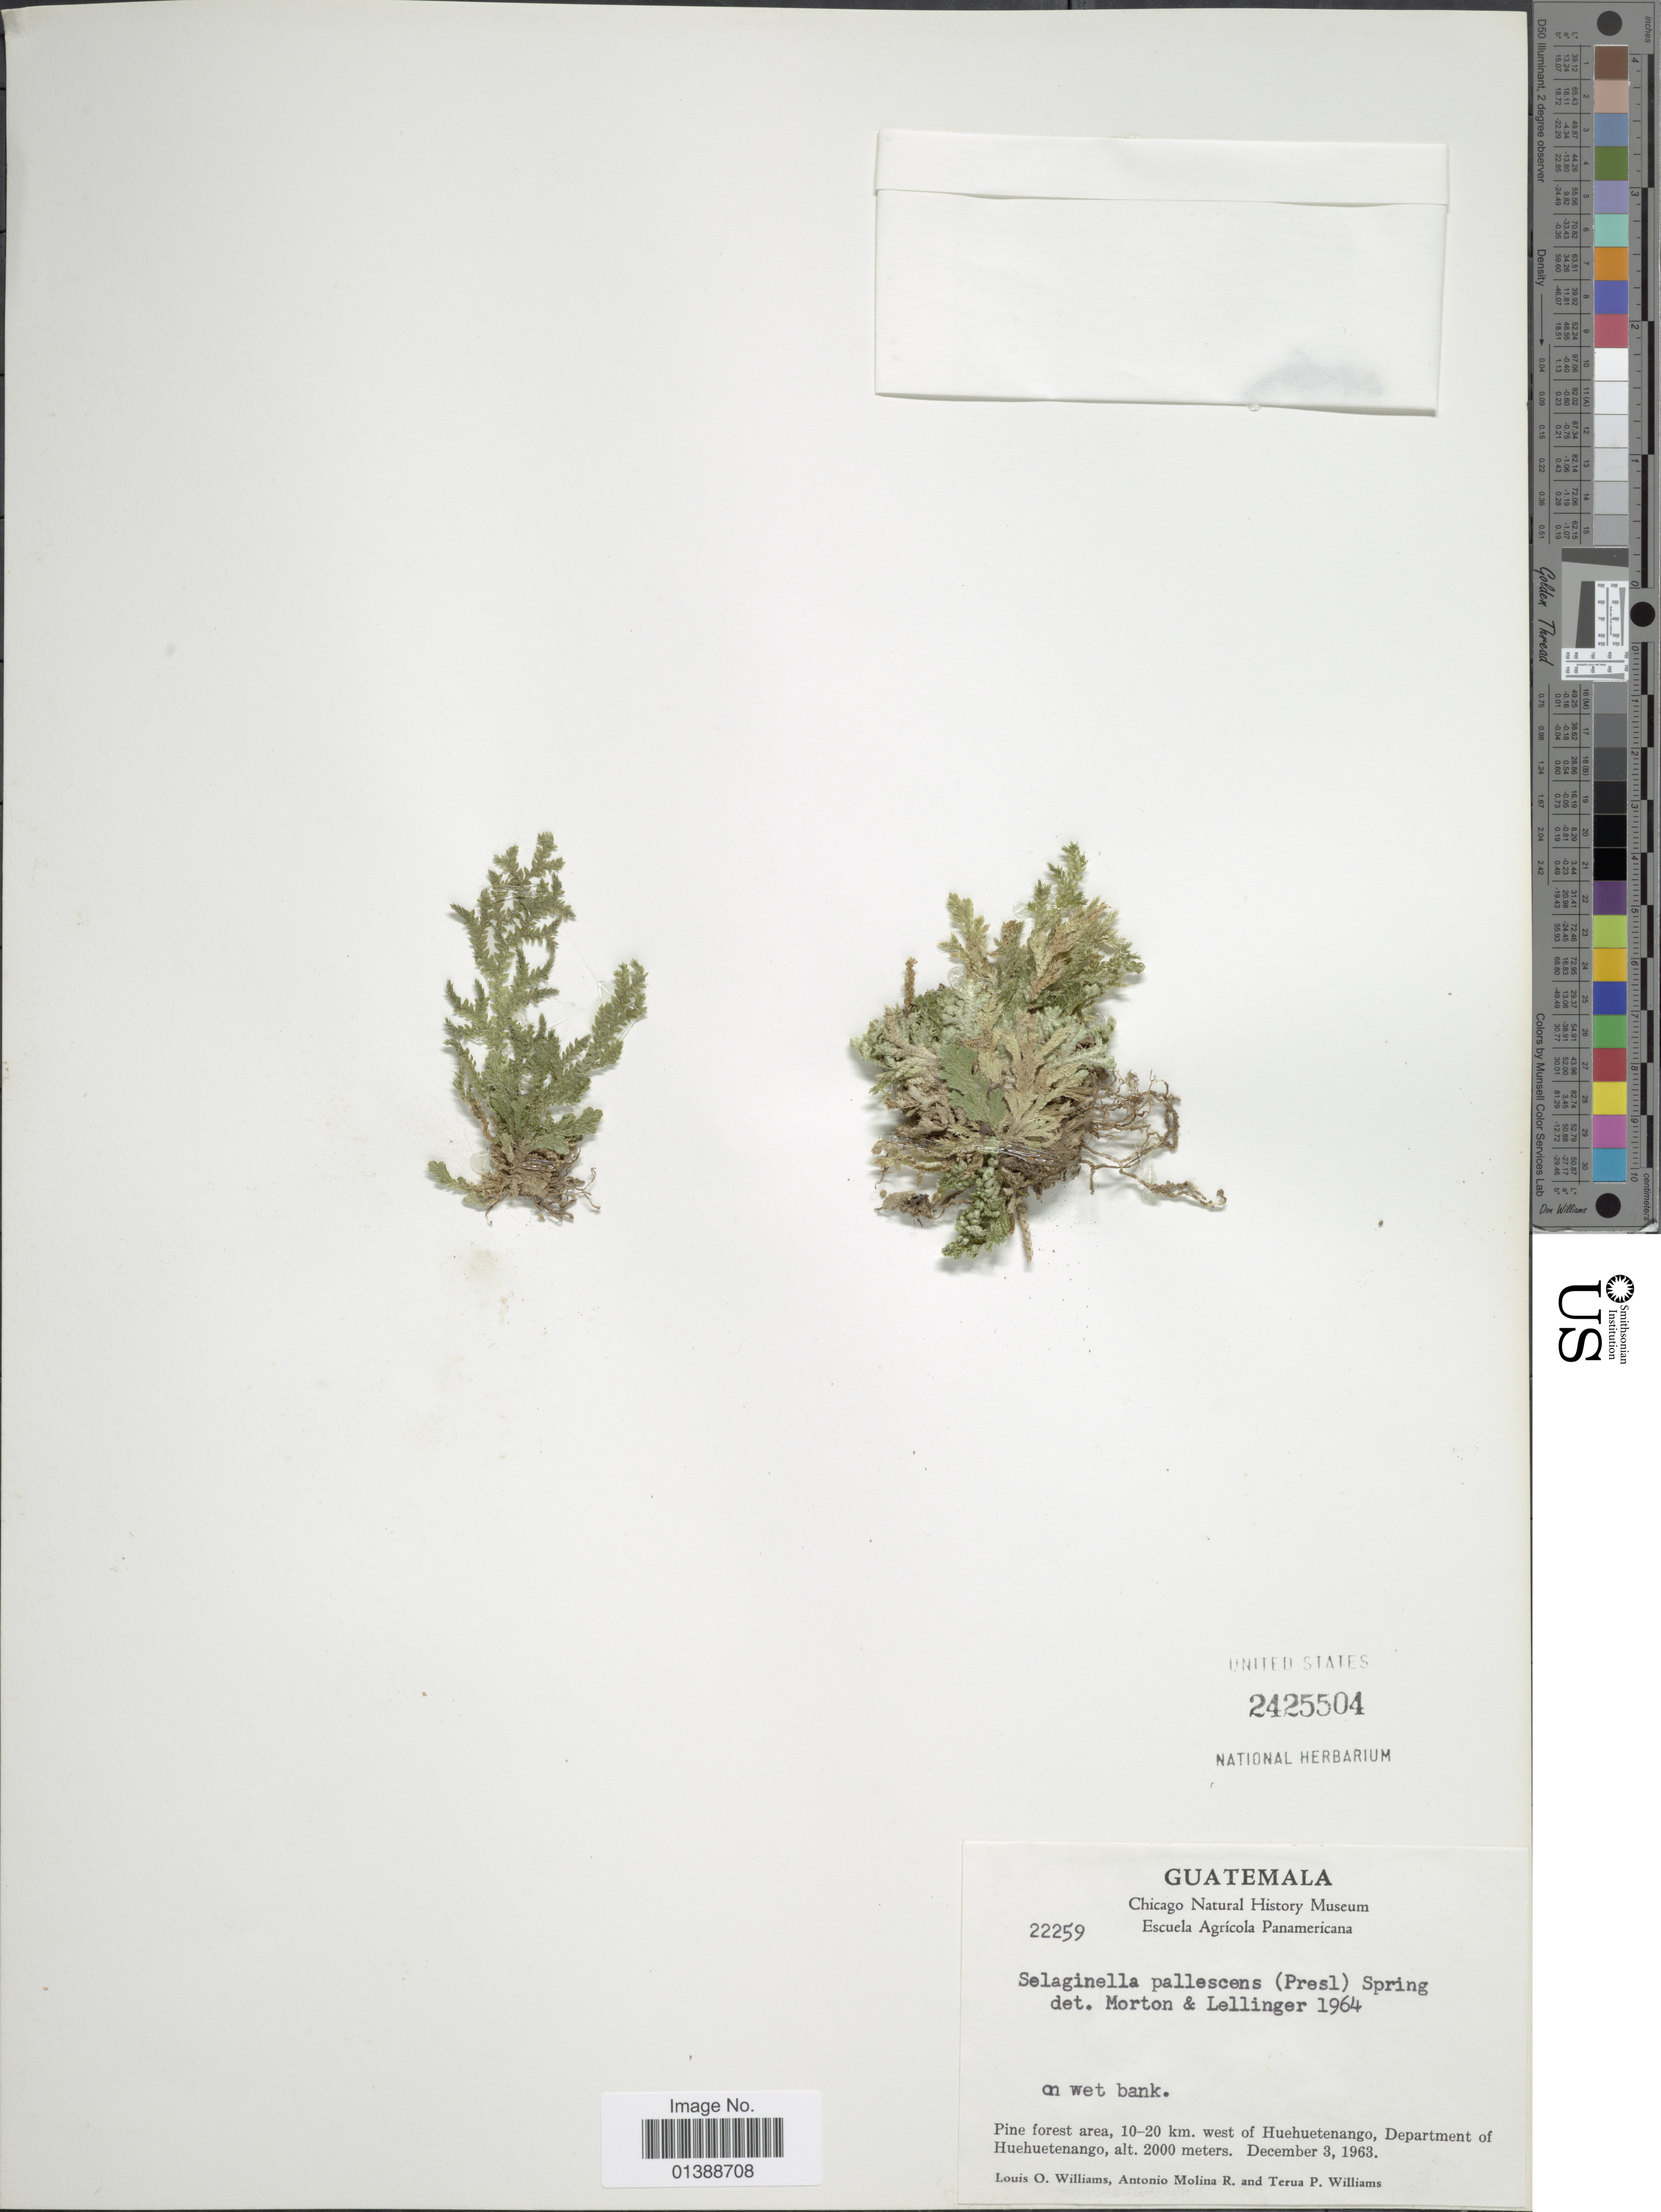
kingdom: Plantae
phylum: Tracheophyta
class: Lycopodiopsida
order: Selaginellales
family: Selaginellaceae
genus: Selaginella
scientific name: Selaginella pallescens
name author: (C. Presl) Spring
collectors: L. O. Williams, A. Molina R. & T. P. Williams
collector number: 22259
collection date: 1963-12-03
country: Guatemala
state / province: Huehuetenango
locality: Pine forest area, 10-20 km west of Huehuetenango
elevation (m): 2000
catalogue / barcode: US 2425504